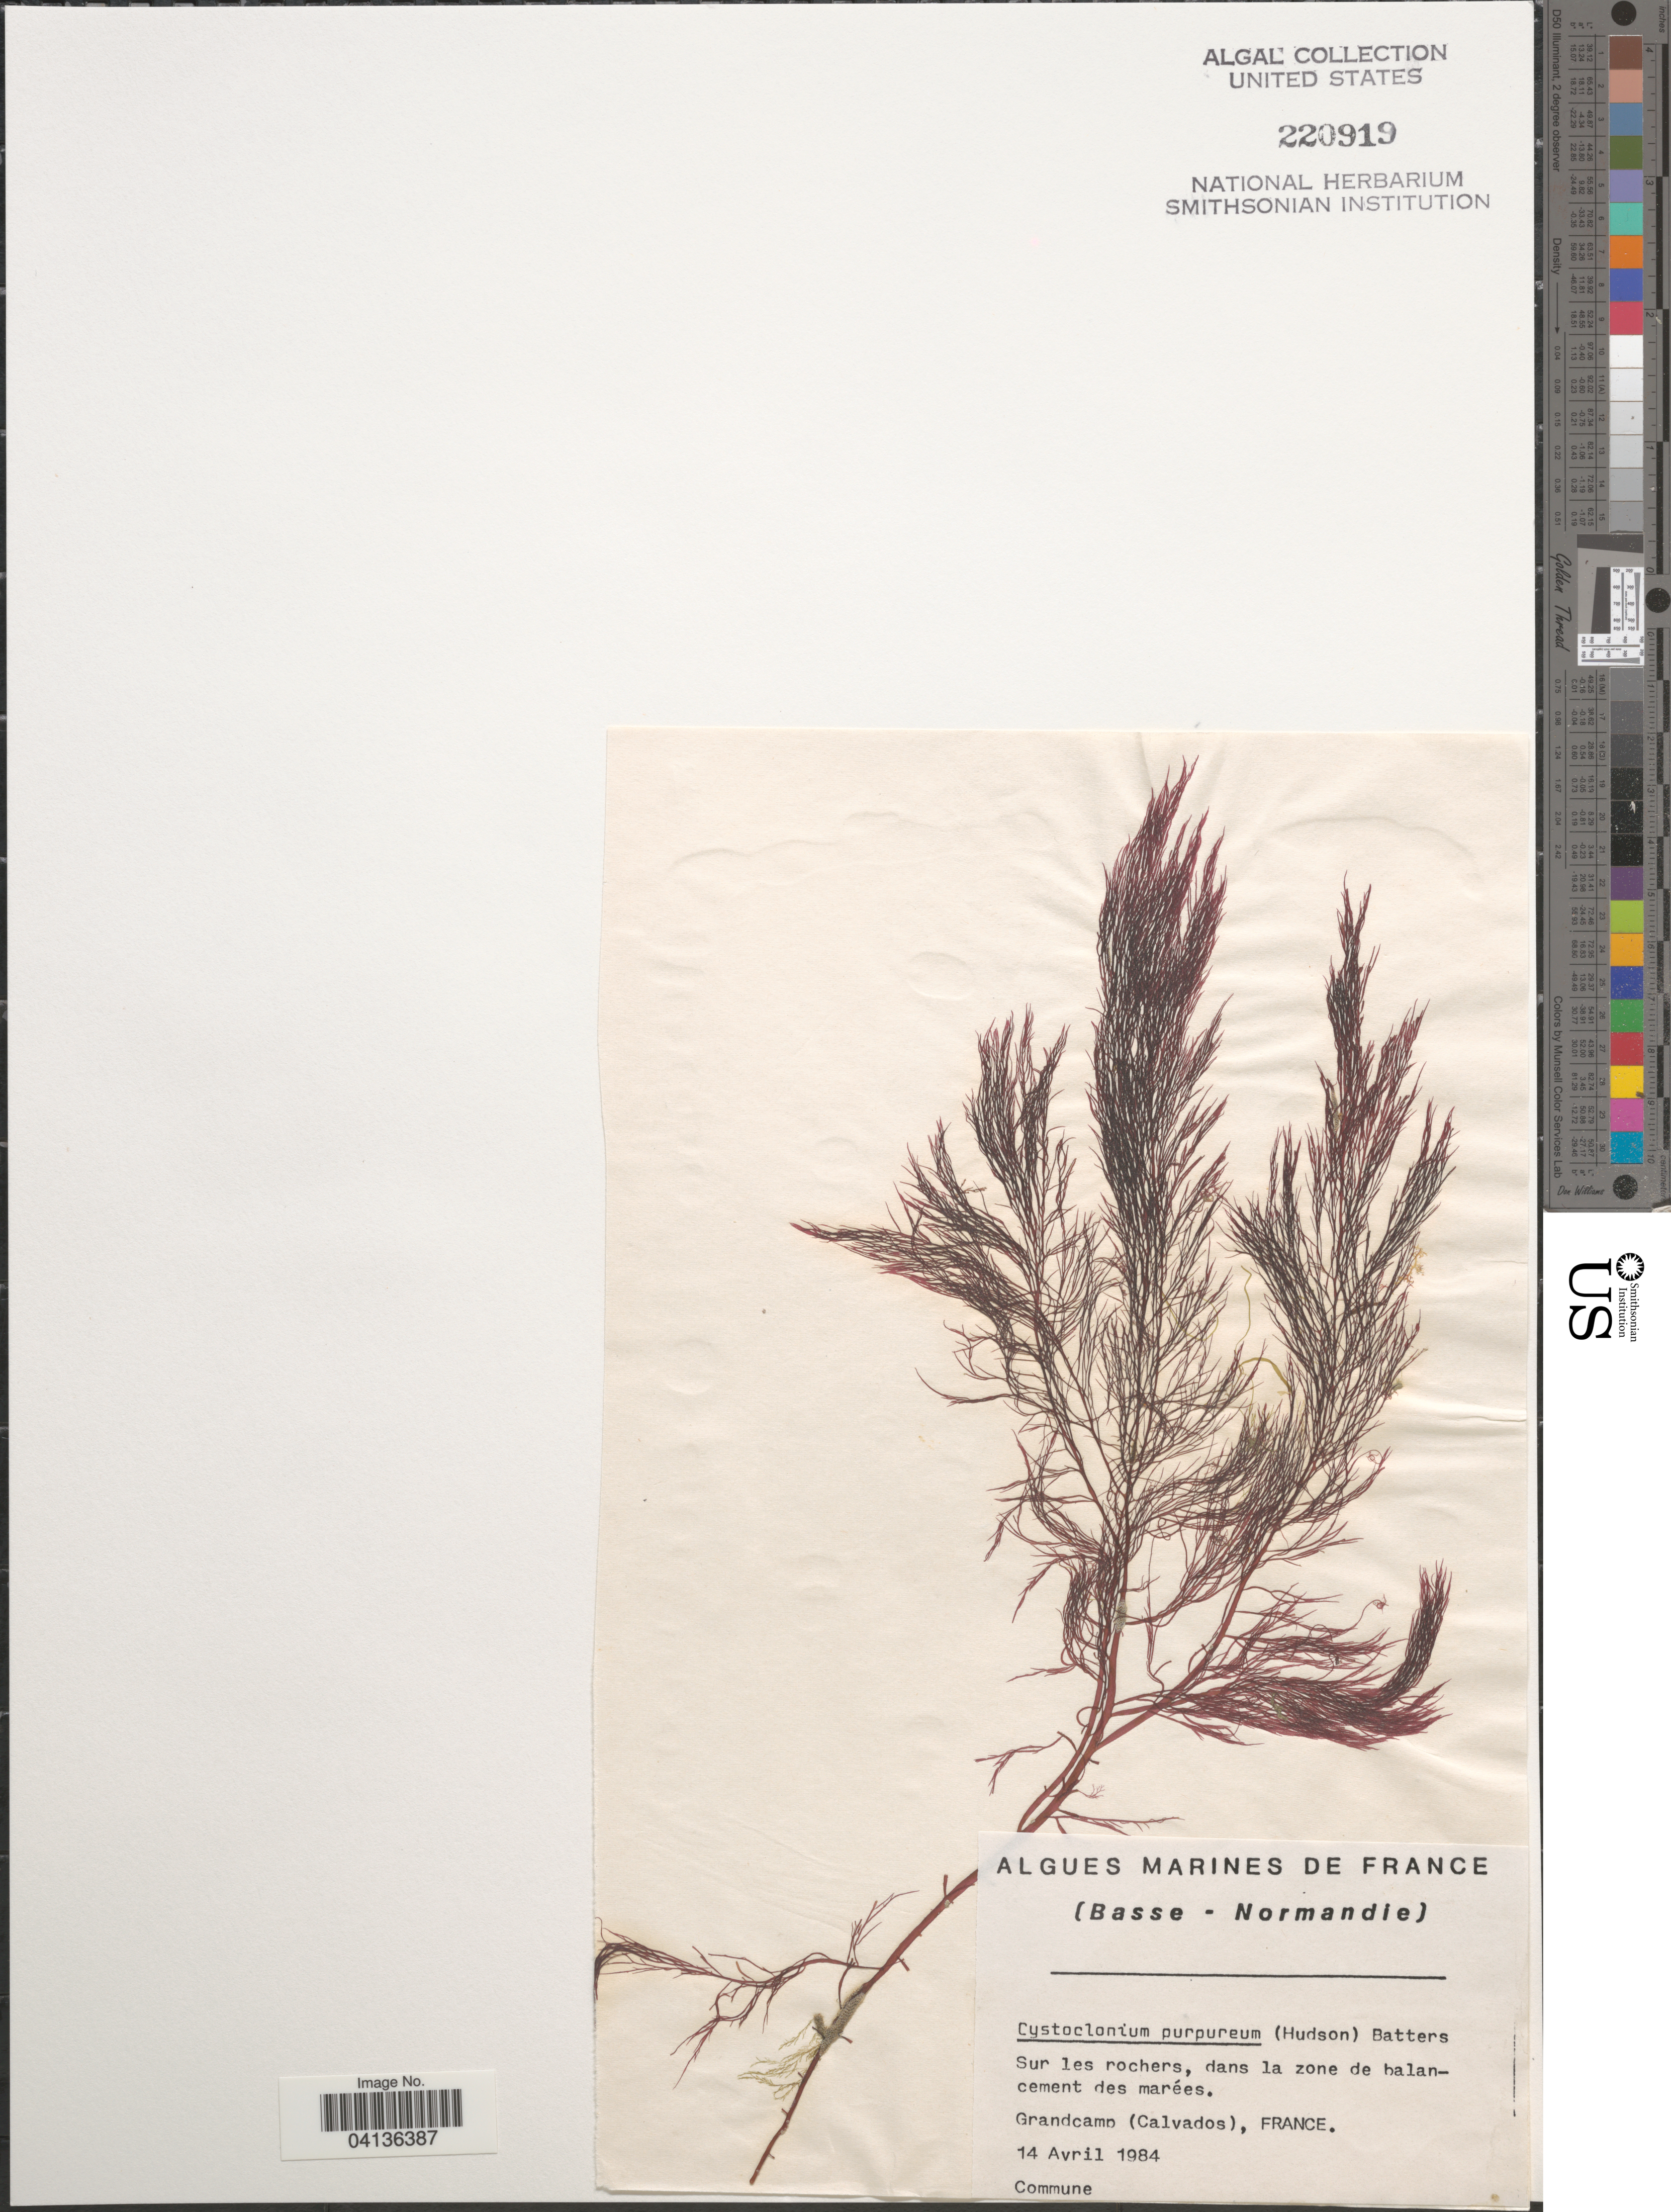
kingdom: Plantae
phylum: Rhodophyta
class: Florideophyceae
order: Gigartinales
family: Cystocloniaceae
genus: Cystoclonium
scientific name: Cystoclonium purpureum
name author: (Huds.) Batters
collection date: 1984-04-14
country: France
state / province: Normandie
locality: Sur les rochers, dans la zone de balancement des marées. Grandcamp (Calvados).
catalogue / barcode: US 220919